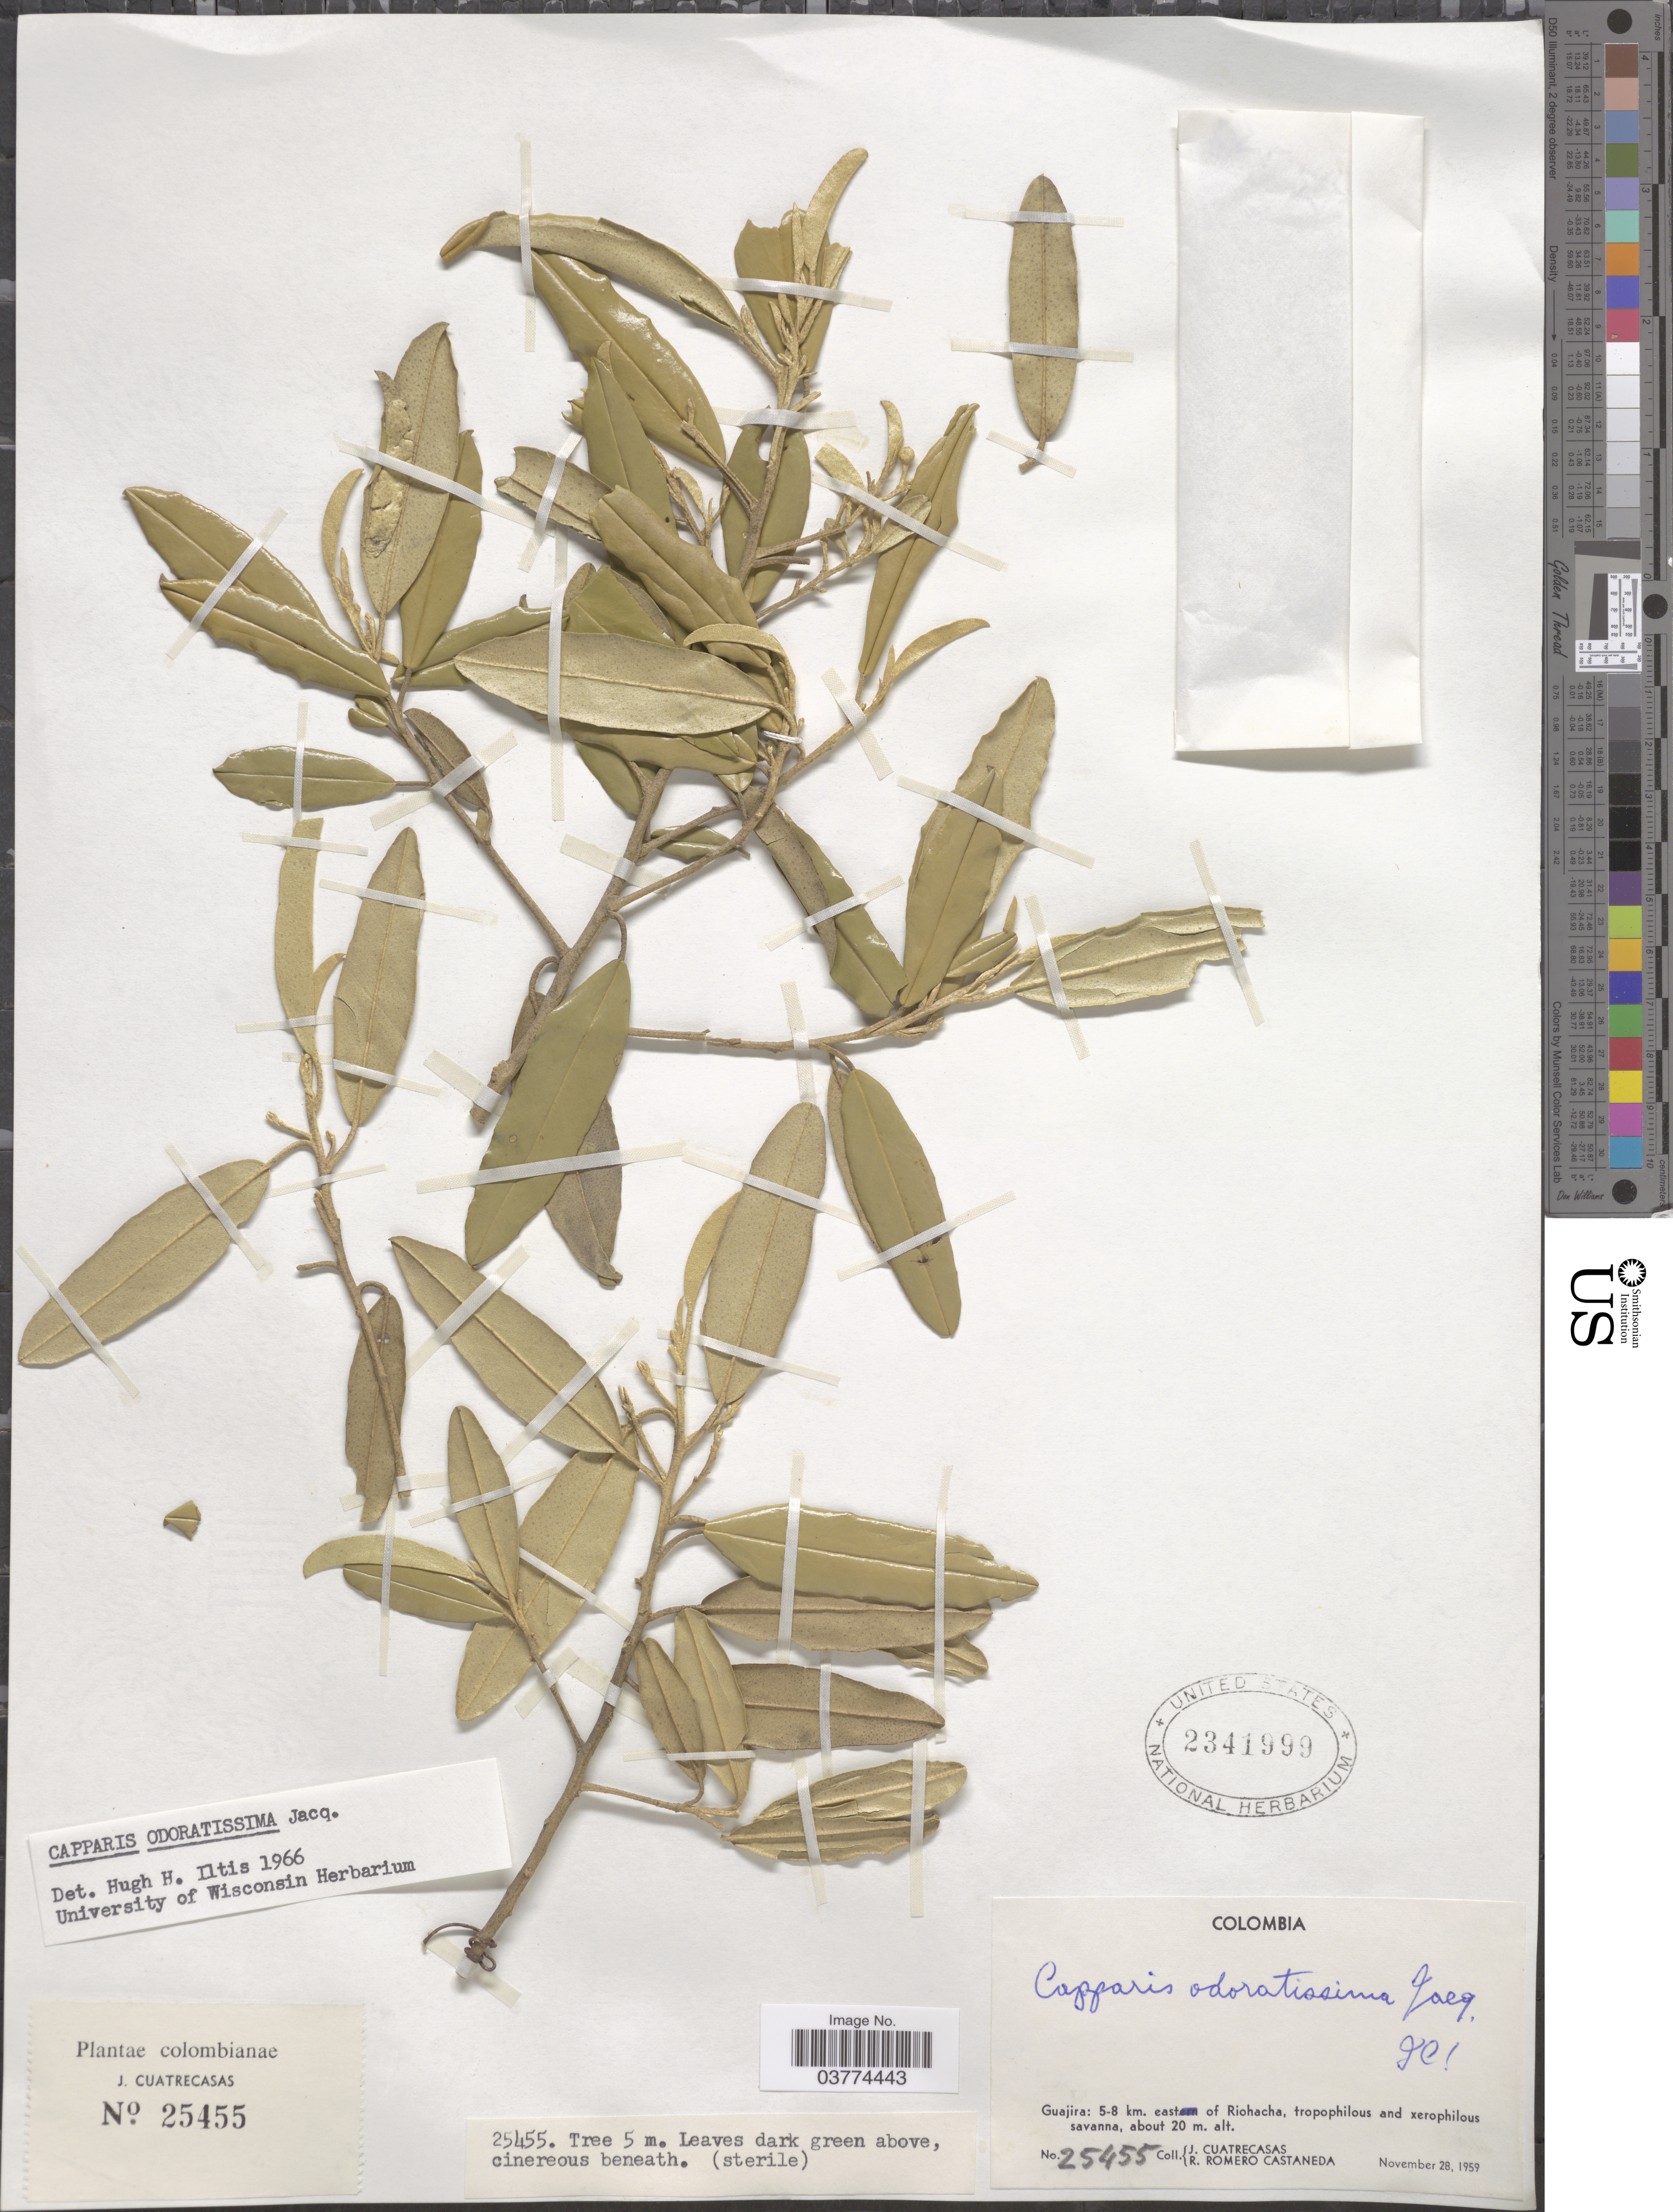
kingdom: Plantae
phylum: Tracheophyta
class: Magnoliopsida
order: Brassicales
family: Capparaceae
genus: Quadrella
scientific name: Quadrella odoratissima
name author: (Jacq.) Hutch.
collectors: J. Cuatrecasas & R. Romero Castañeda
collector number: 25455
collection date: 1959-11-28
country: Colombia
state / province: La Guajira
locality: Guajira: 5-8 km. east of Riohacha, tropophilous and xerophilous savanna.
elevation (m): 20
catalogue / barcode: US 2341999